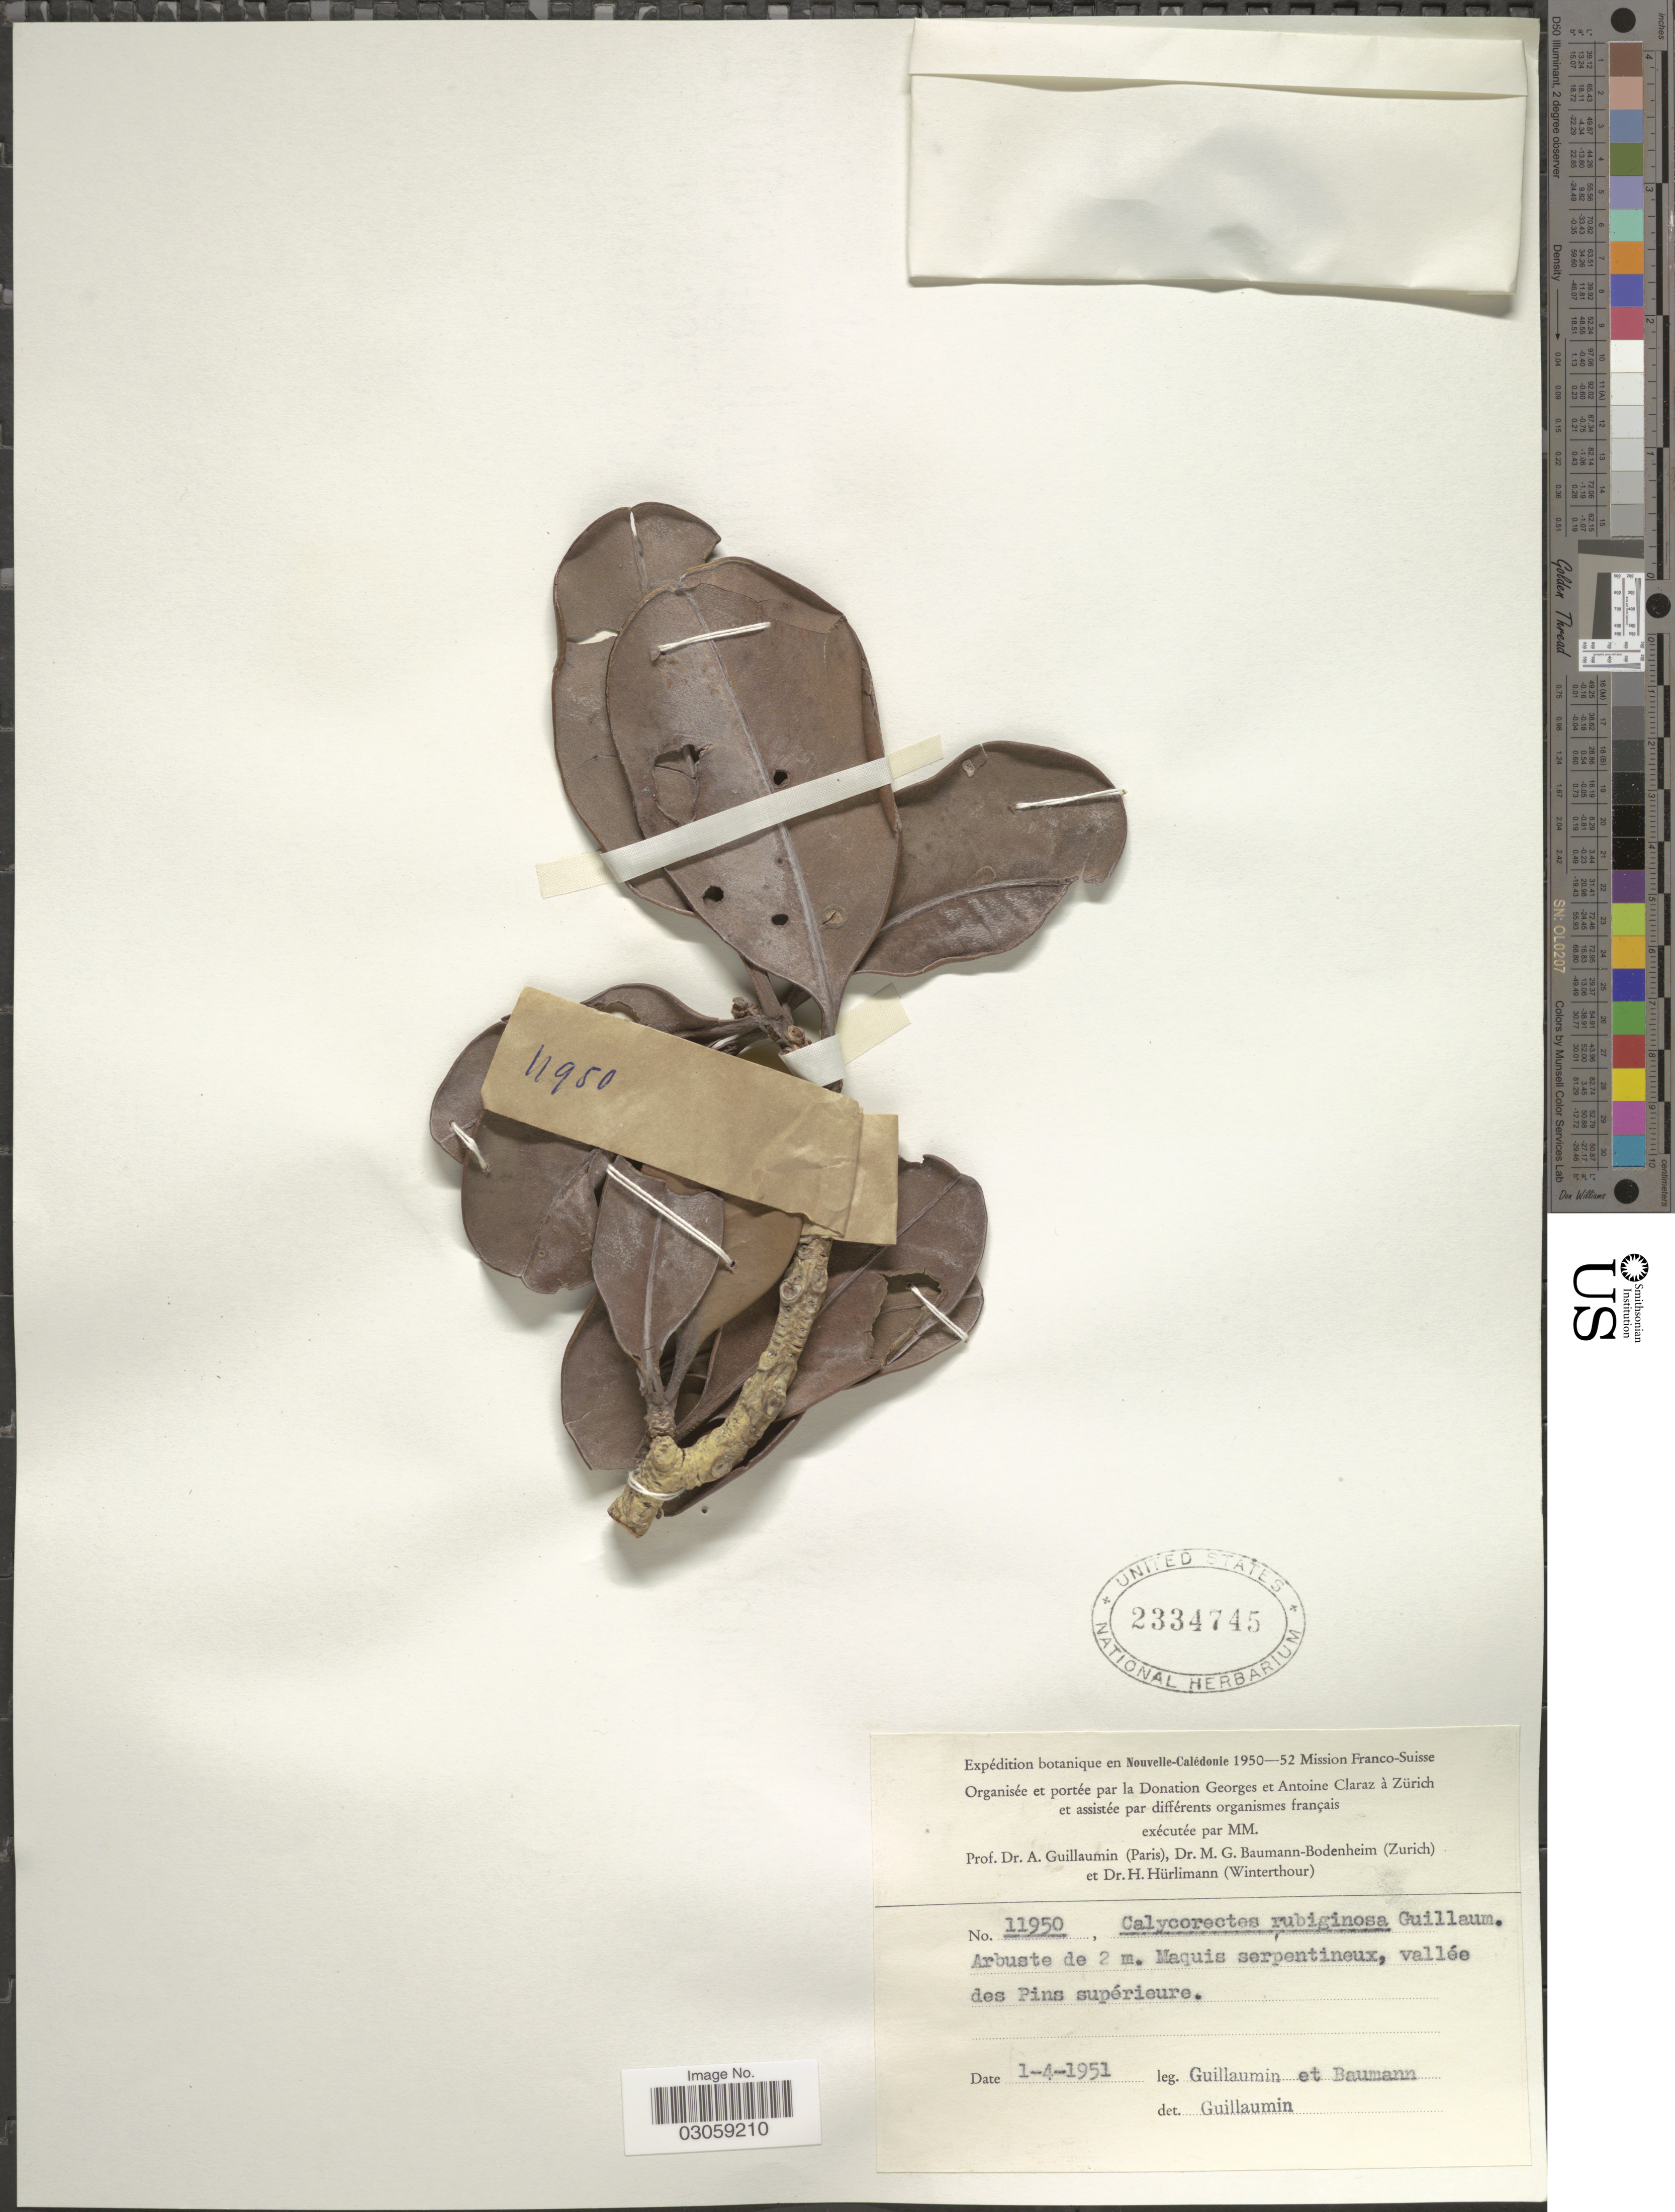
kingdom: Plantae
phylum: Tracheophyta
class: Magnoliopsida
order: Myrtales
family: Myrtaceae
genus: Eugenia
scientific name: Eugenia veillonii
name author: N. Snow & Callm.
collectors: A. Guillaumin & M. G. Baumann-Bodenheim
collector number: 11950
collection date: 1951-04-01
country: New Caledonia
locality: En Nouvelle-Calédonie. Maquis serpentineux, vallée des Pins supérieure.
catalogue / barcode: US 2334745